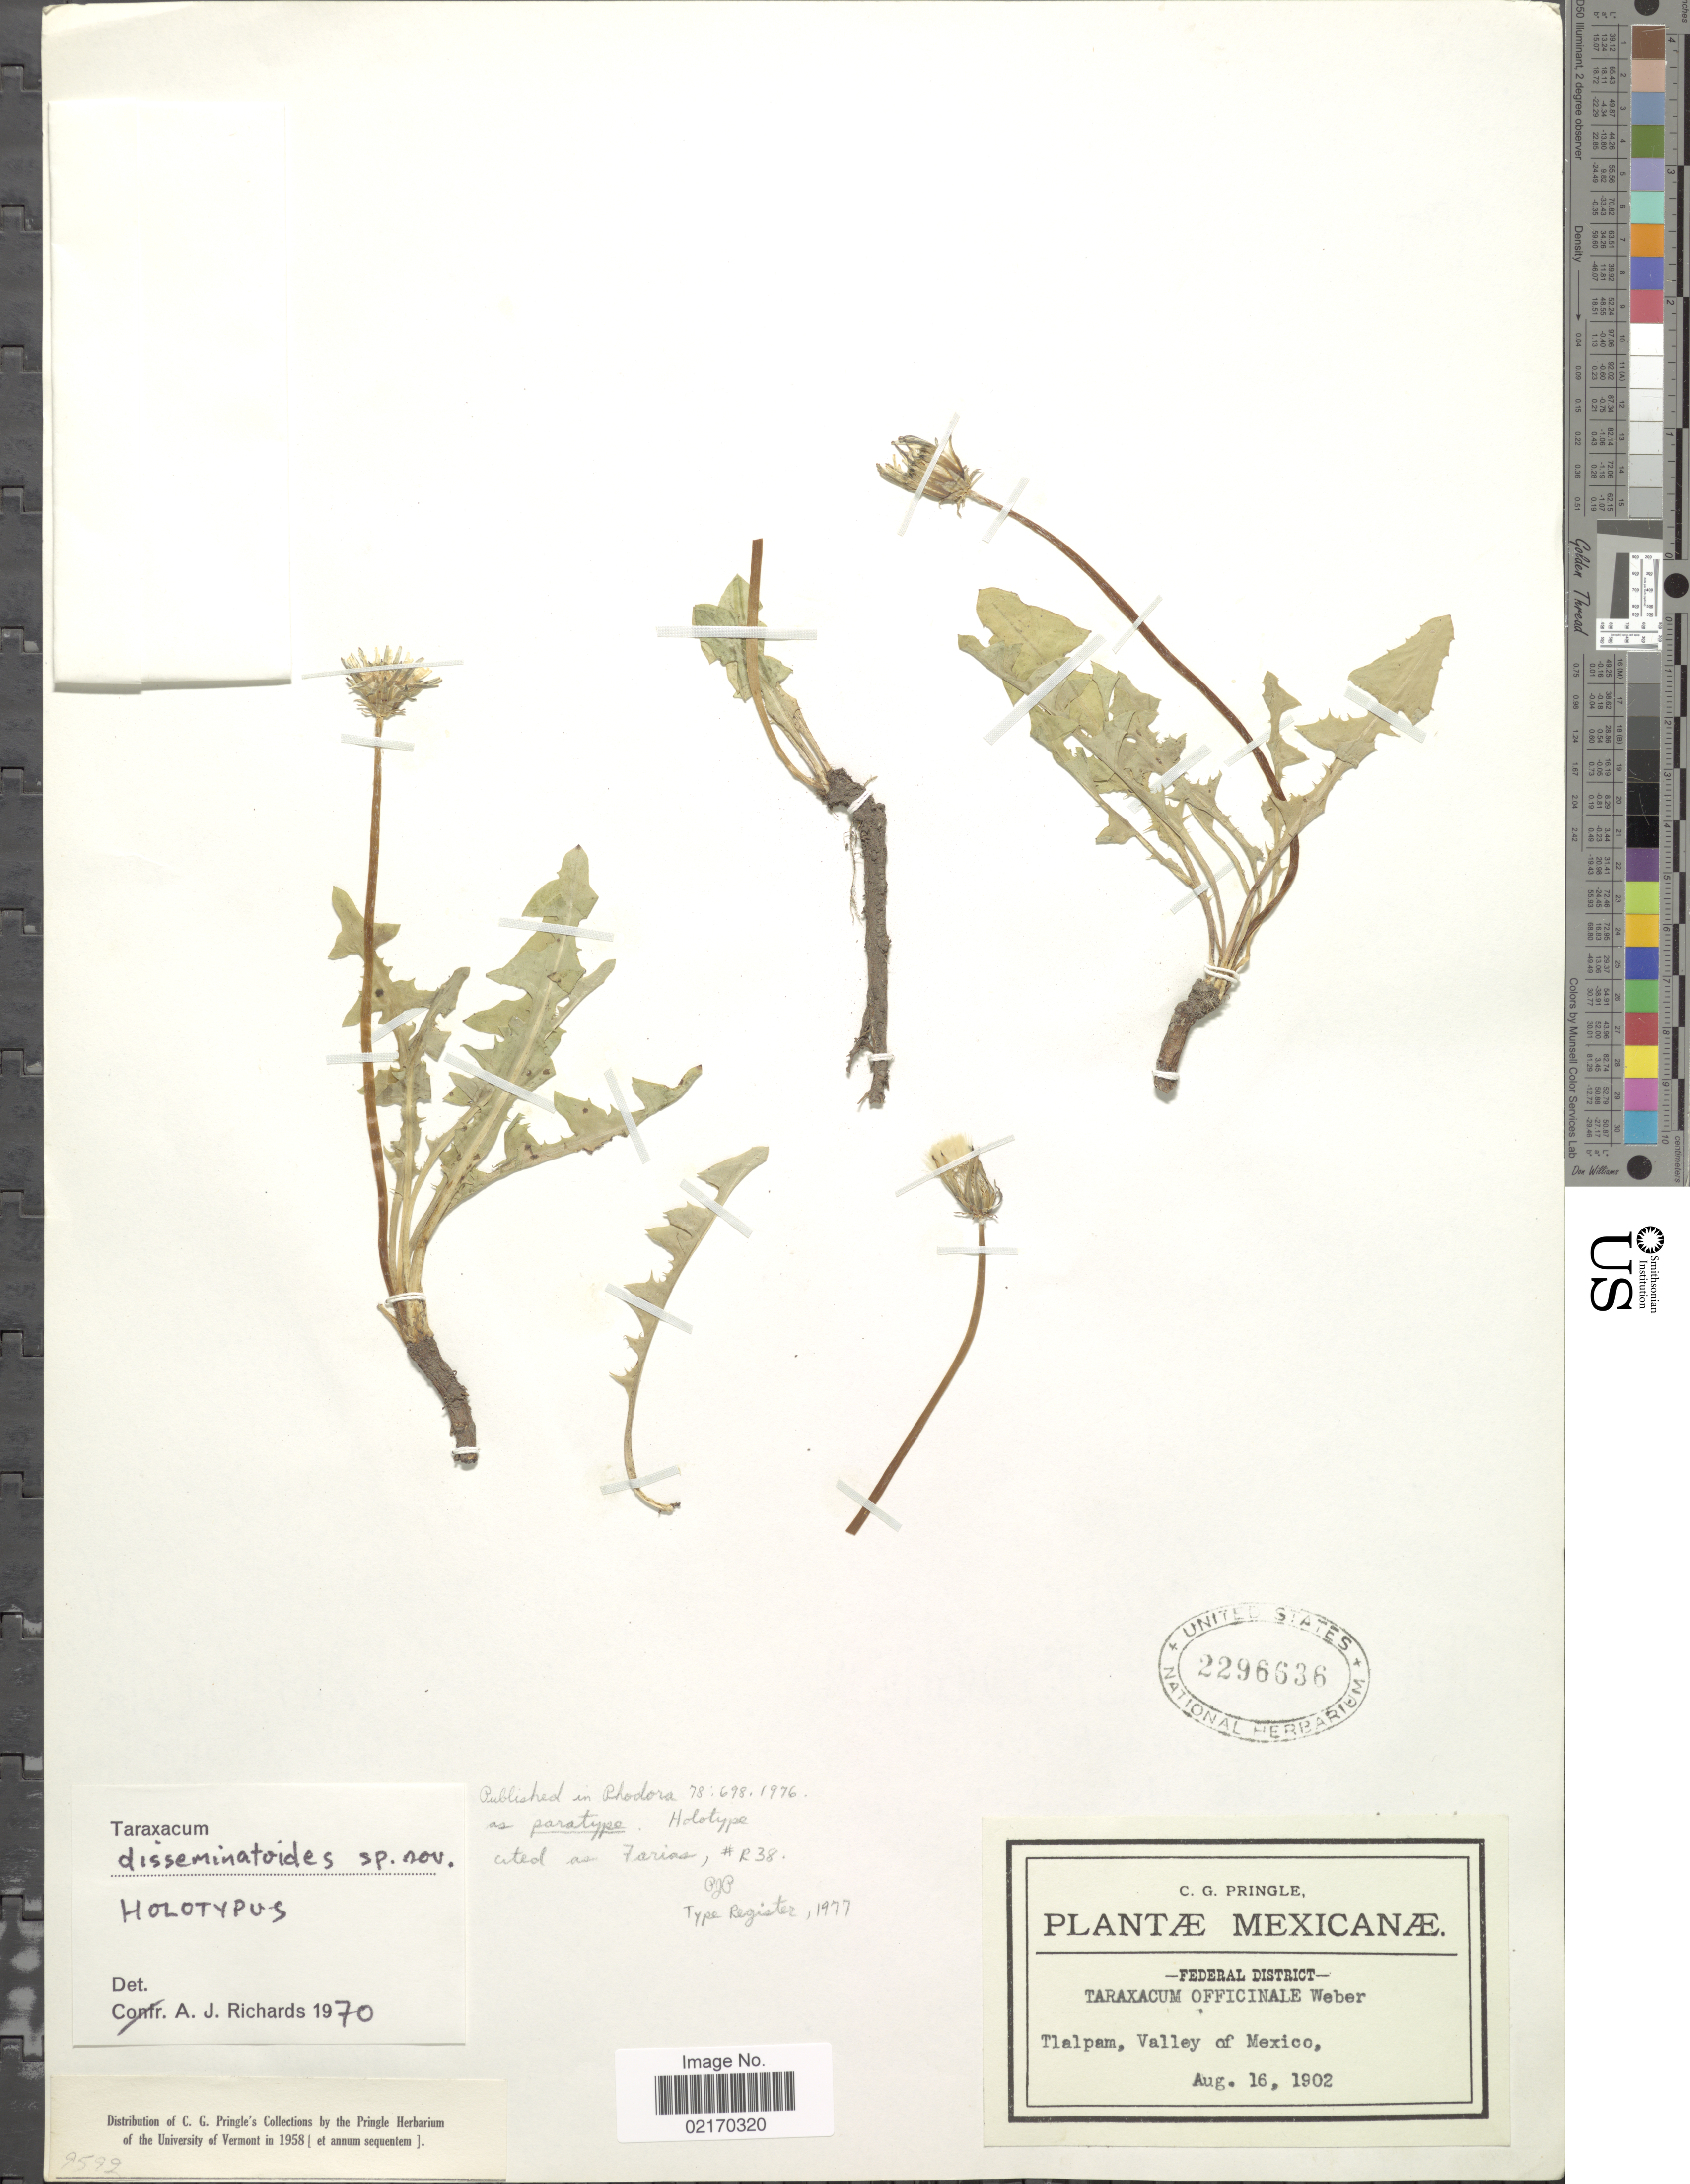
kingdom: Plantae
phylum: Tracheophyta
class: Magnoliopsida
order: Asterales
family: Asteraceae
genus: Taraxacum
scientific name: Taraxacum disseminatoides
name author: A.J. Richards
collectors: C. G. Pringle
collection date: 1902-08-16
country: Mexico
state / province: Distrito Federal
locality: Tlalpam, Valley of Mexico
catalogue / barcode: US 2296636